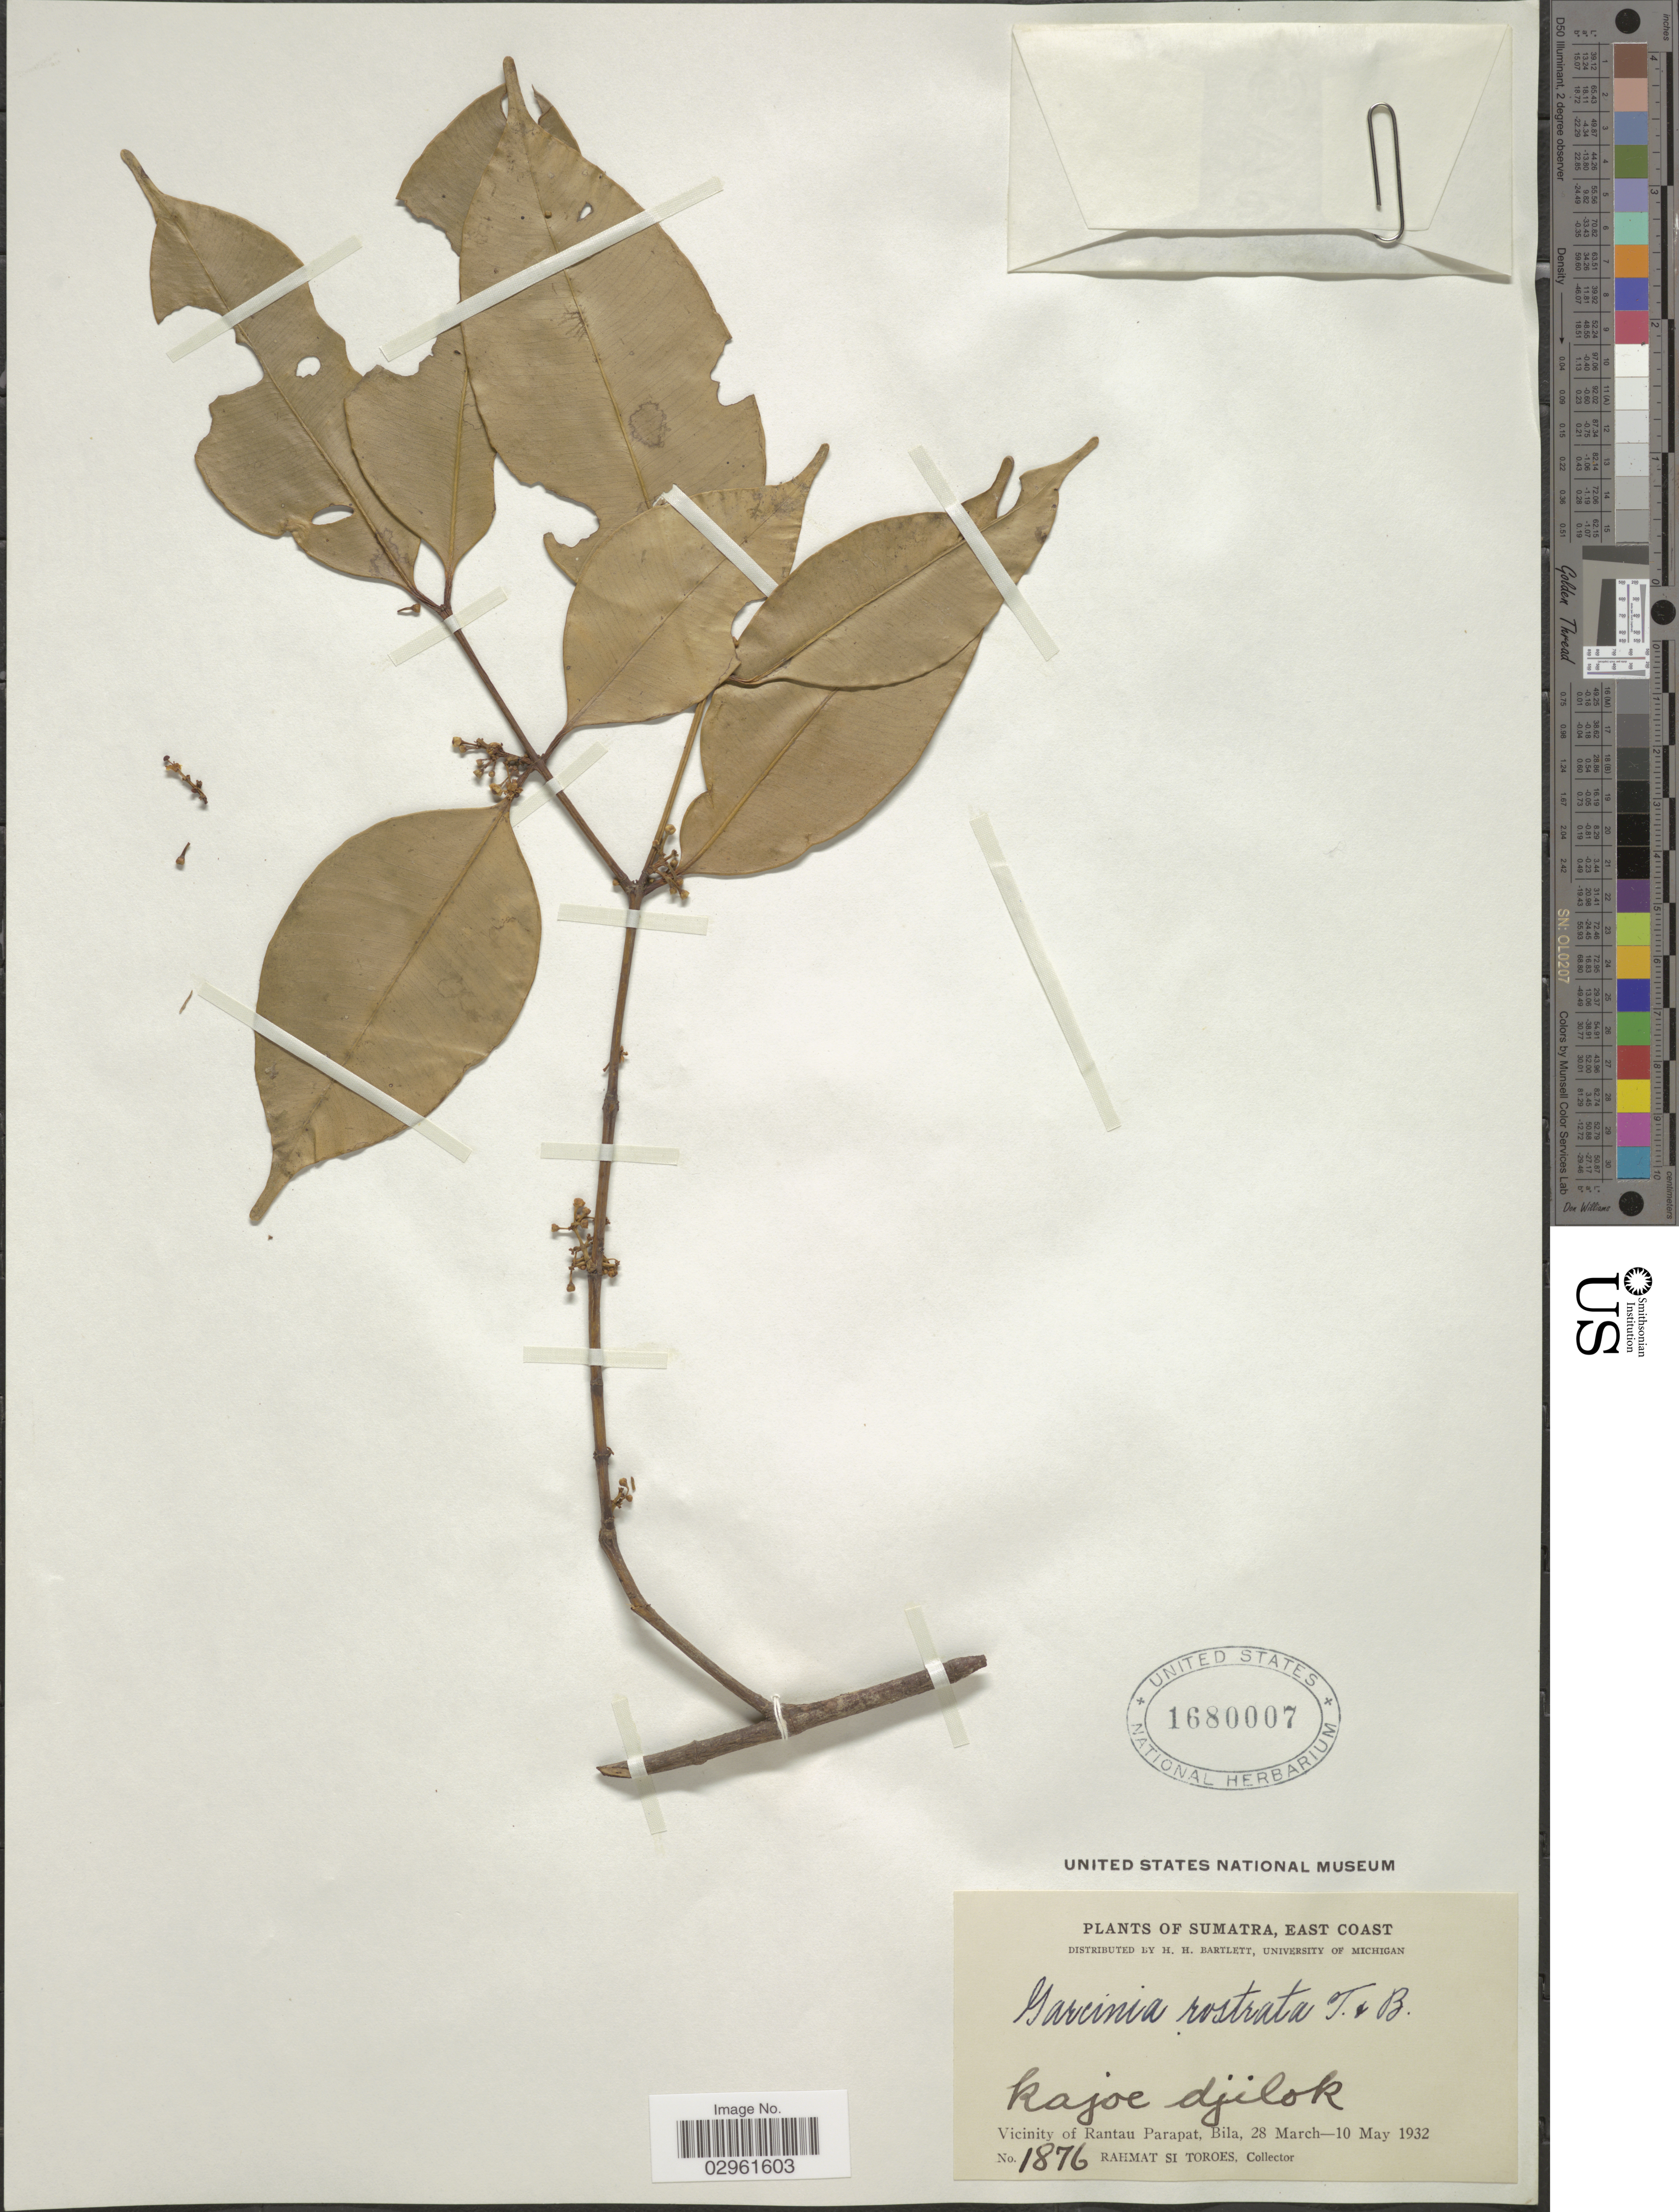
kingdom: Plantae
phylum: Tracheophyta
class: Magnoliopsida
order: Malpighiales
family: Clusiaceae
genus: Garcinia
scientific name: Garcinia rostrata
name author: (Hassk.) Miq.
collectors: Rahmat Si Boeea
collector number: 1876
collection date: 1932-03-28/1932-05-10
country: Indonesia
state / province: Sumatra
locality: East Coast. Vicinity of Rantau Parapat, Bila.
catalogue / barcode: US 1680007